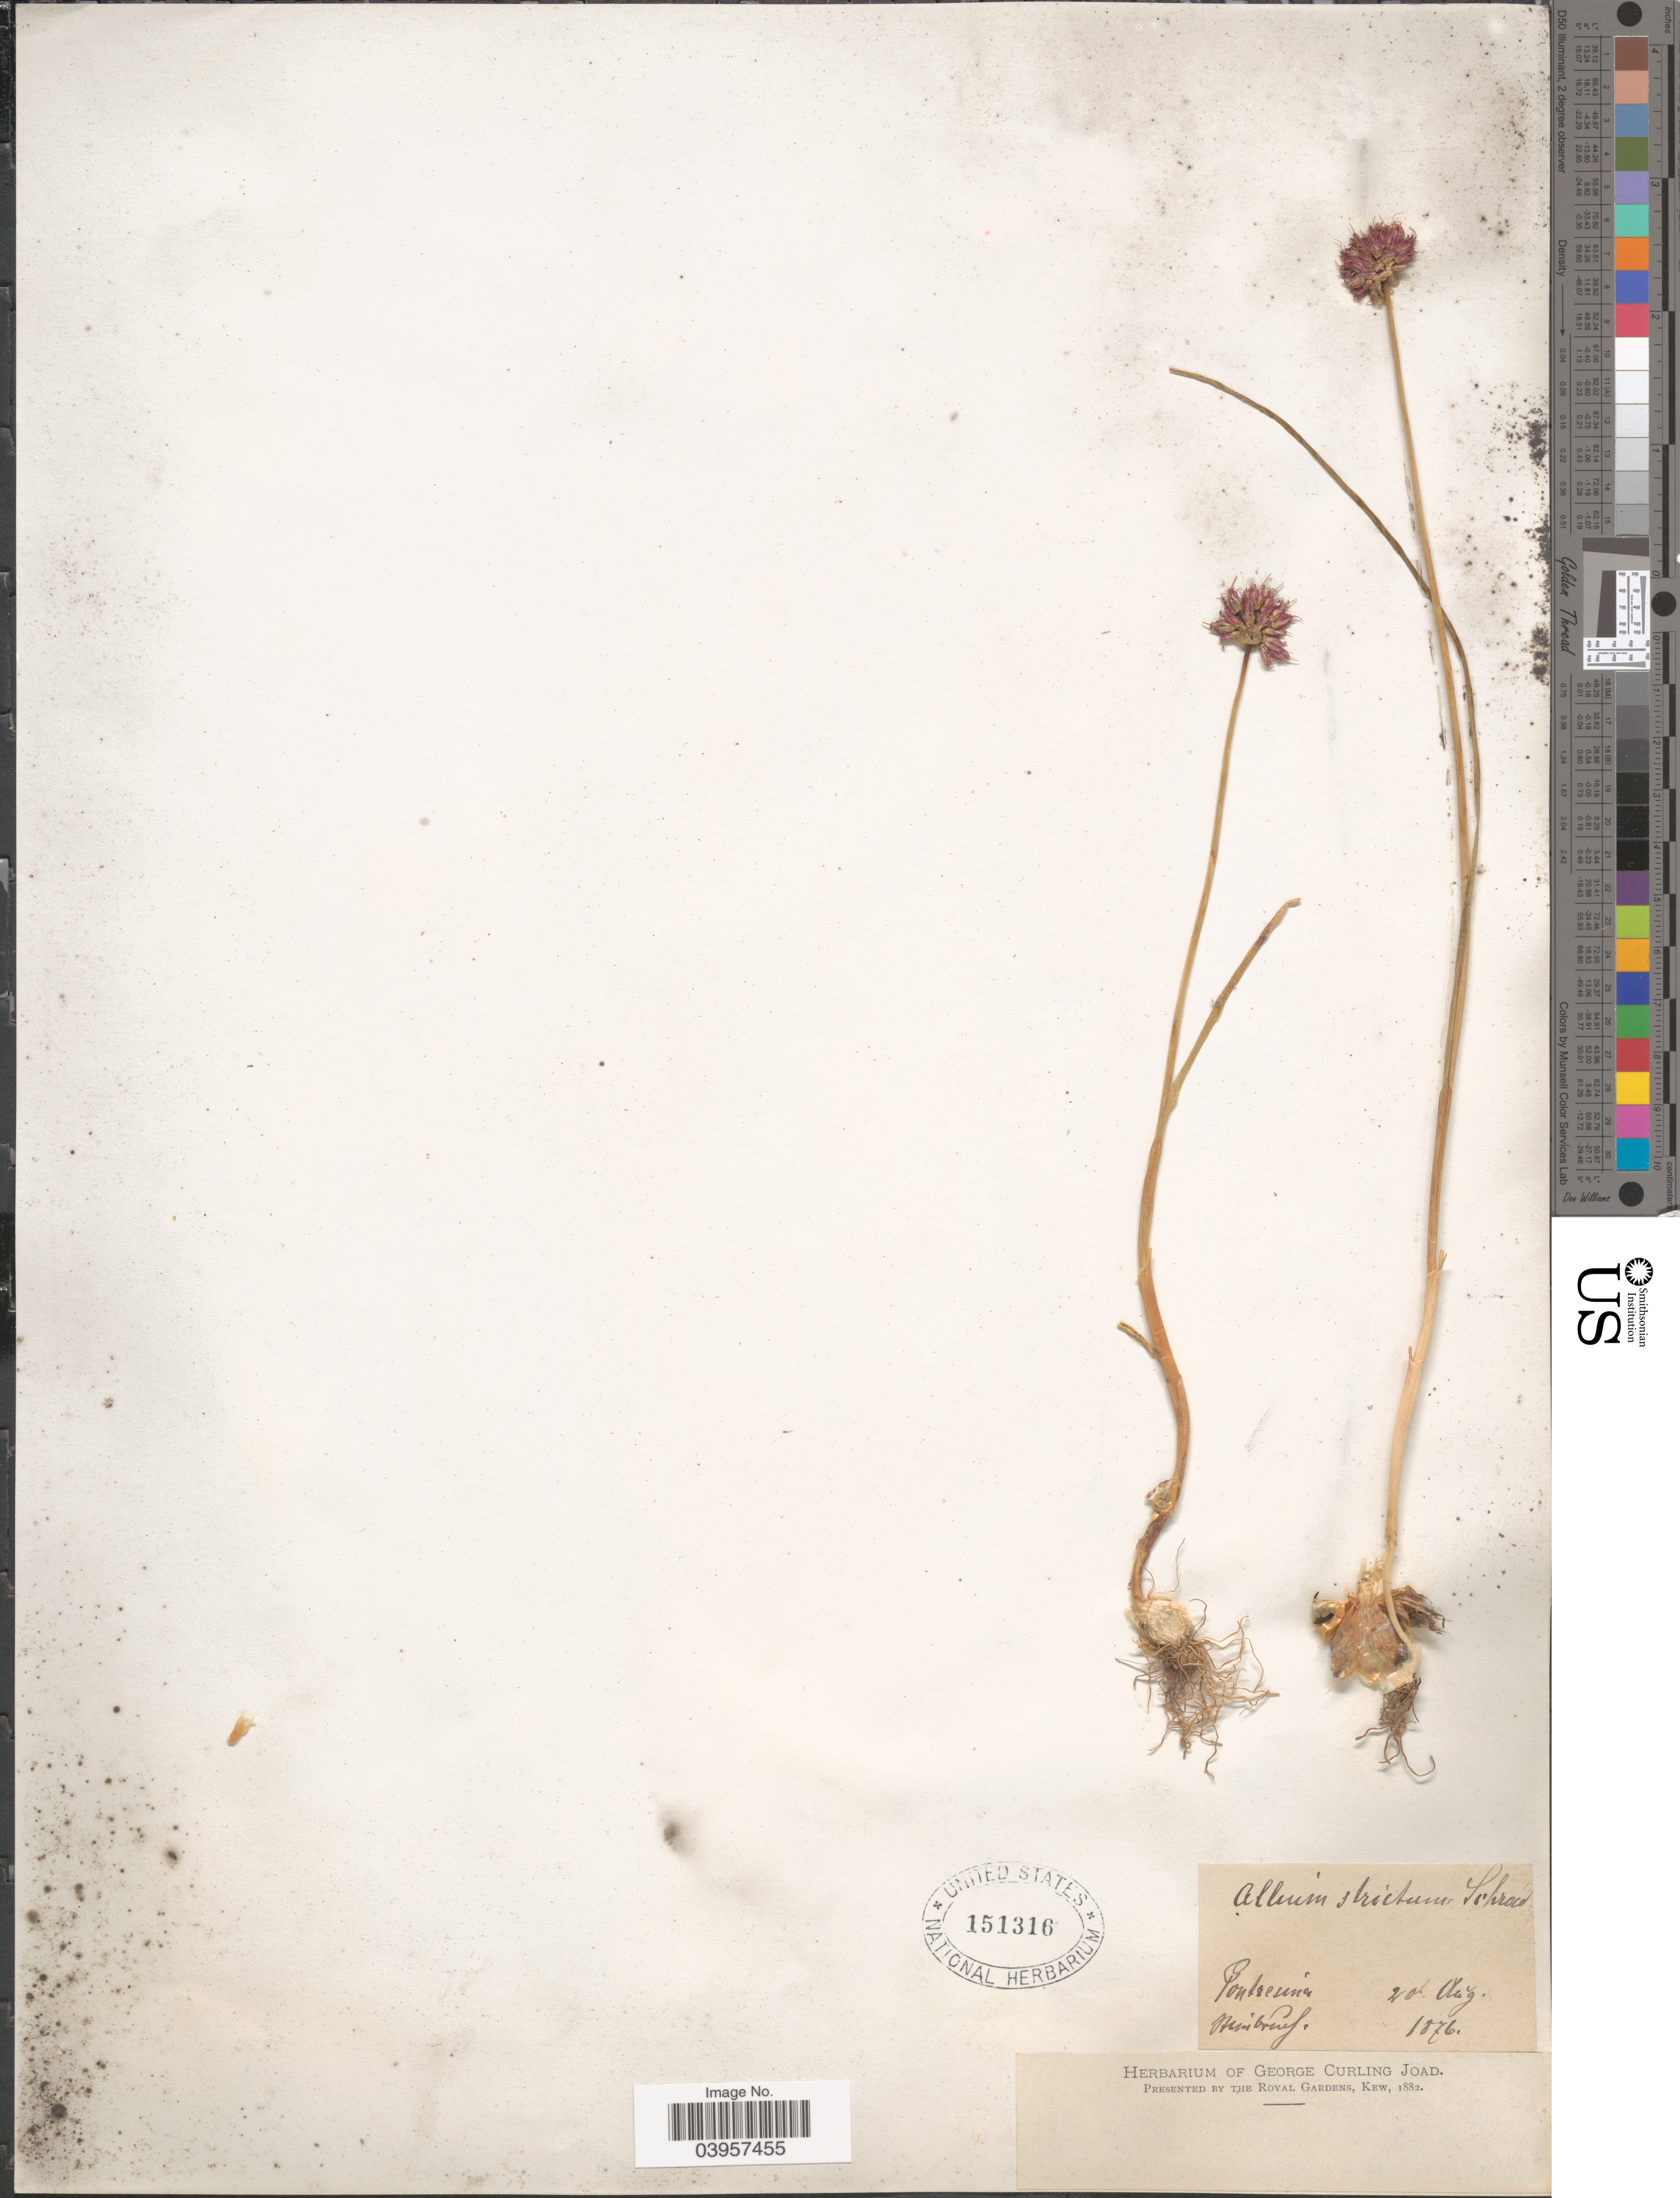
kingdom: Plantae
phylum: Tracheophyta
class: Liliopsida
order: Asparagales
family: Amaryllidaceae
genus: Allium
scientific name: Allium strictum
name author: Schrad.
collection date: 1876-08-20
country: Switzerland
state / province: Graubunden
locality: Pontresina,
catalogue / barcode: US 151316